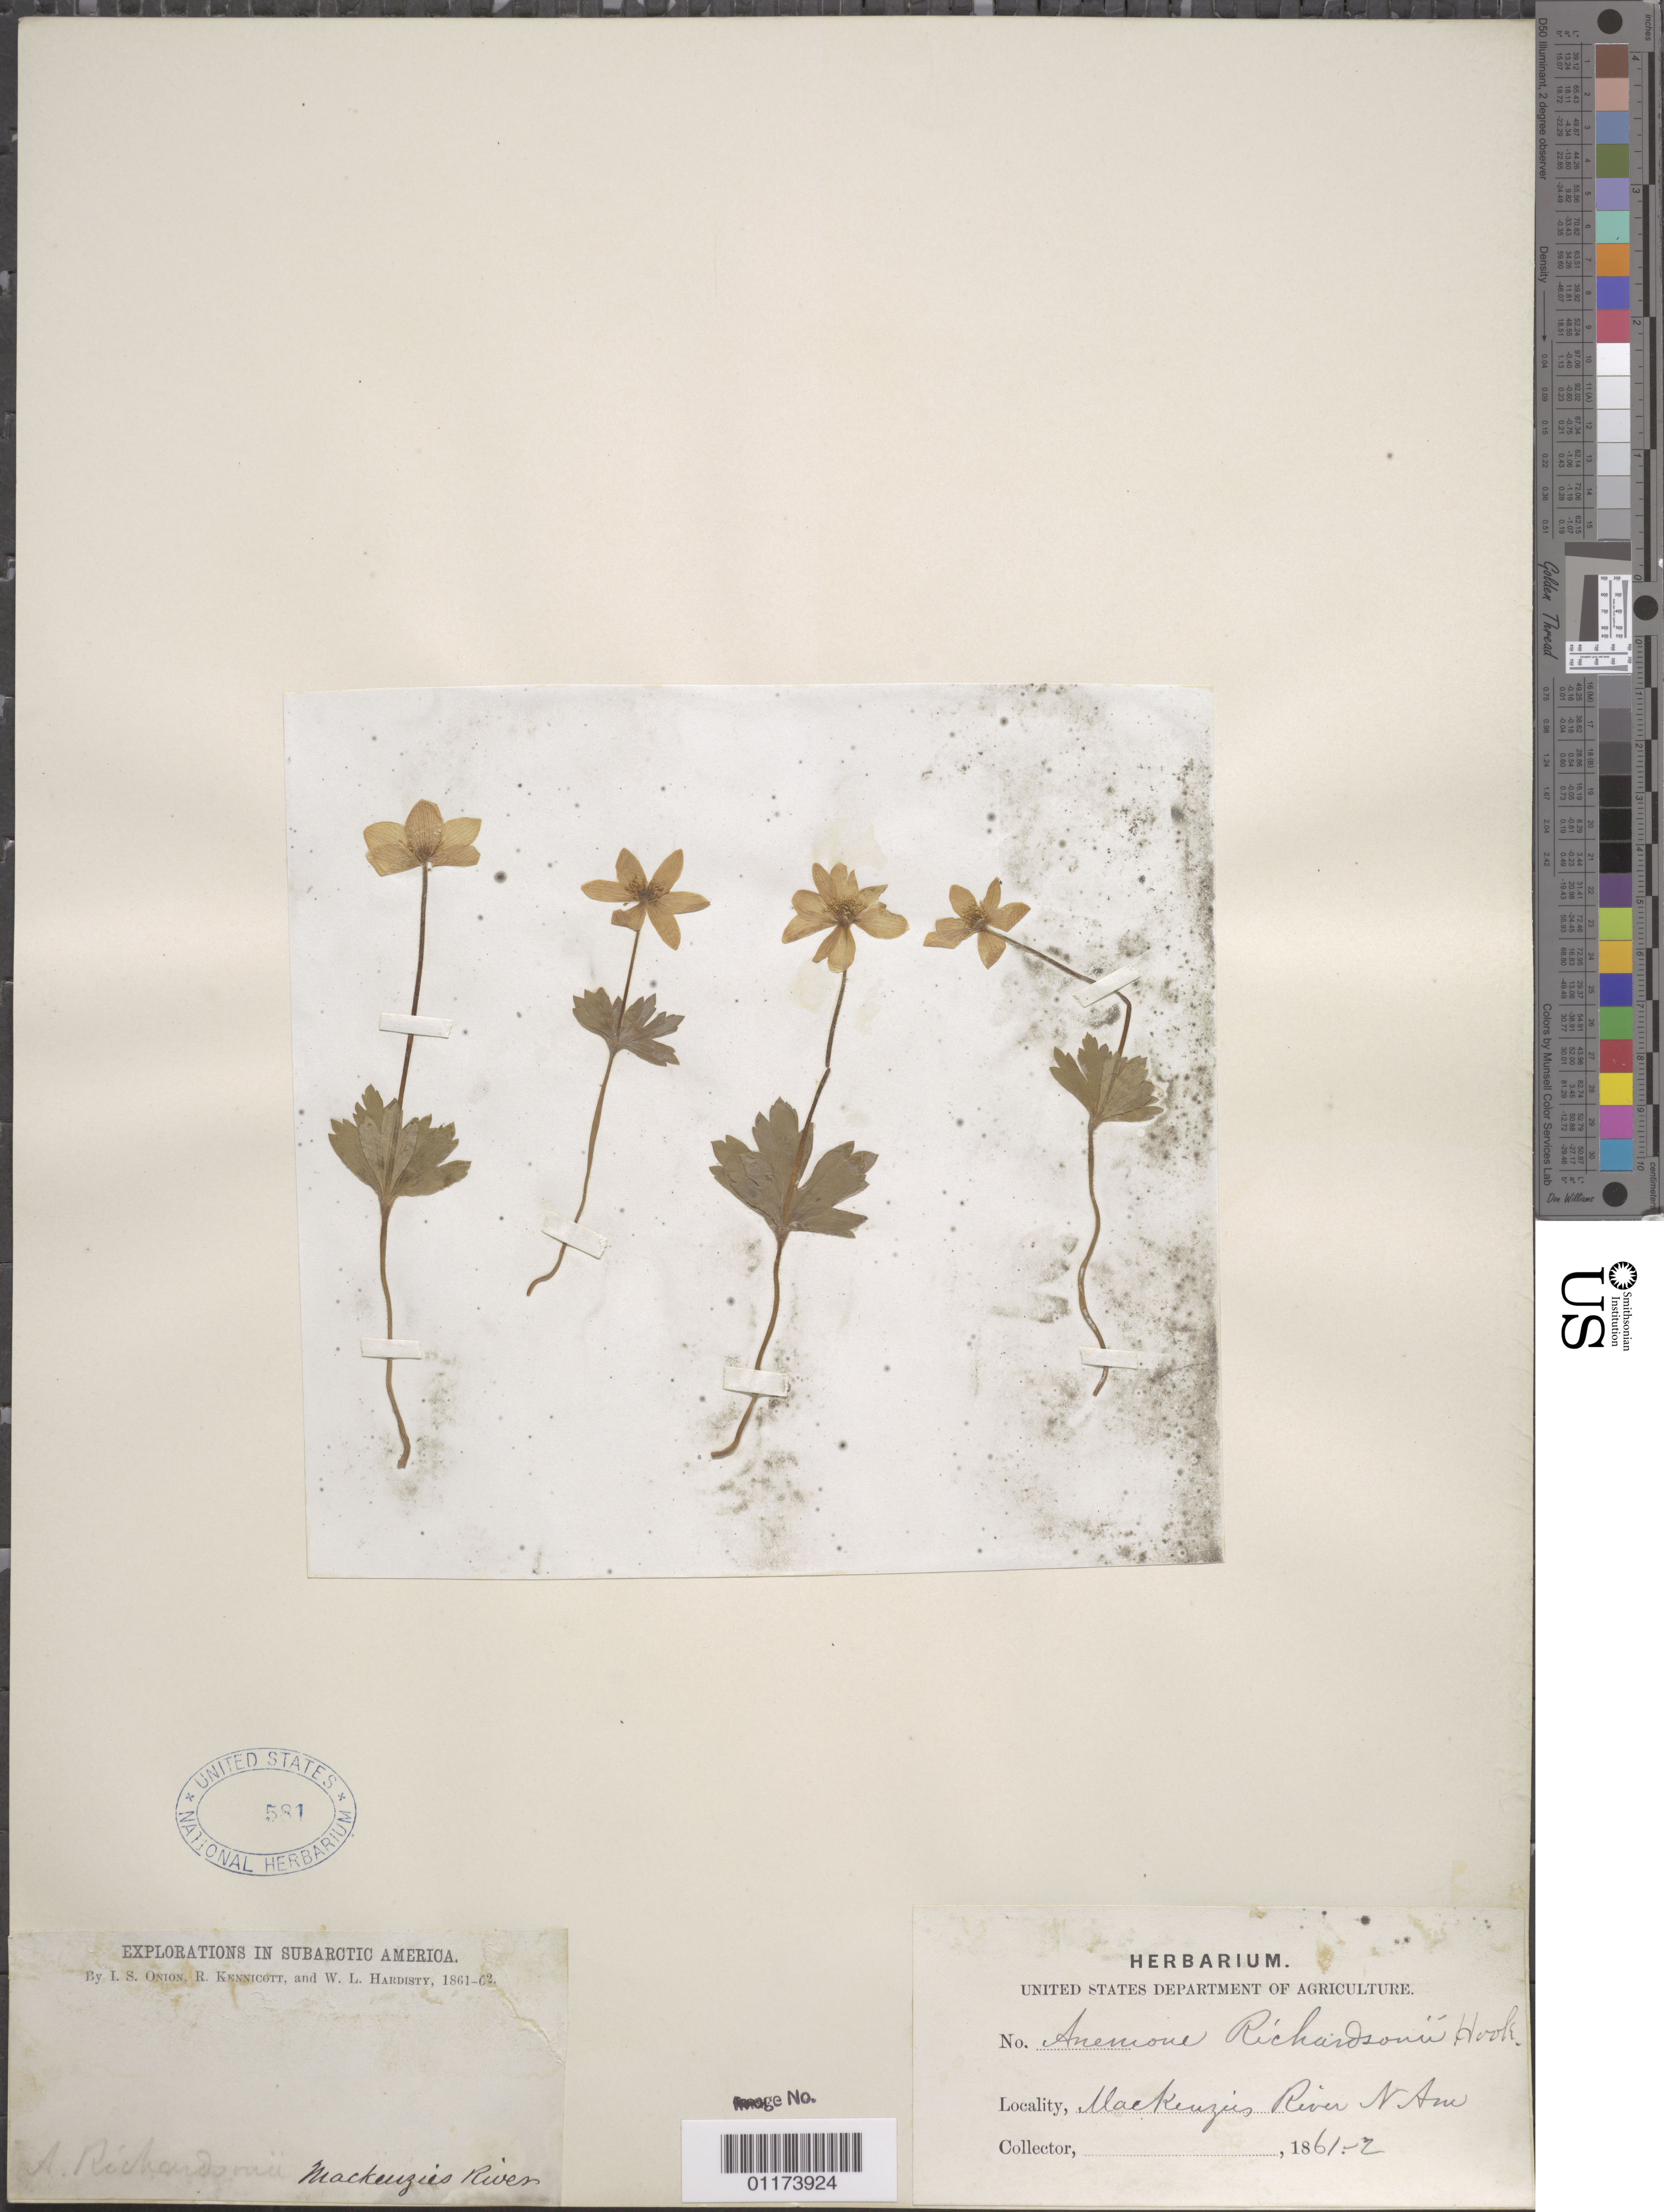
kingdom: Plantae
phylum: Tracheophyta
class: Magnoliopsida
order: Ranunculales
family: Ranunculaceae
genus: Anemone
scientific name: Anemone richardsonii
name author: Hook.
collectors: R. Kennicott, I. Onion & W. Hardisty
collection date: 1861/1862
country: Canada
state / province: Northwest Territories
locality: Mackenzie River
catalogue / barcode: US 581